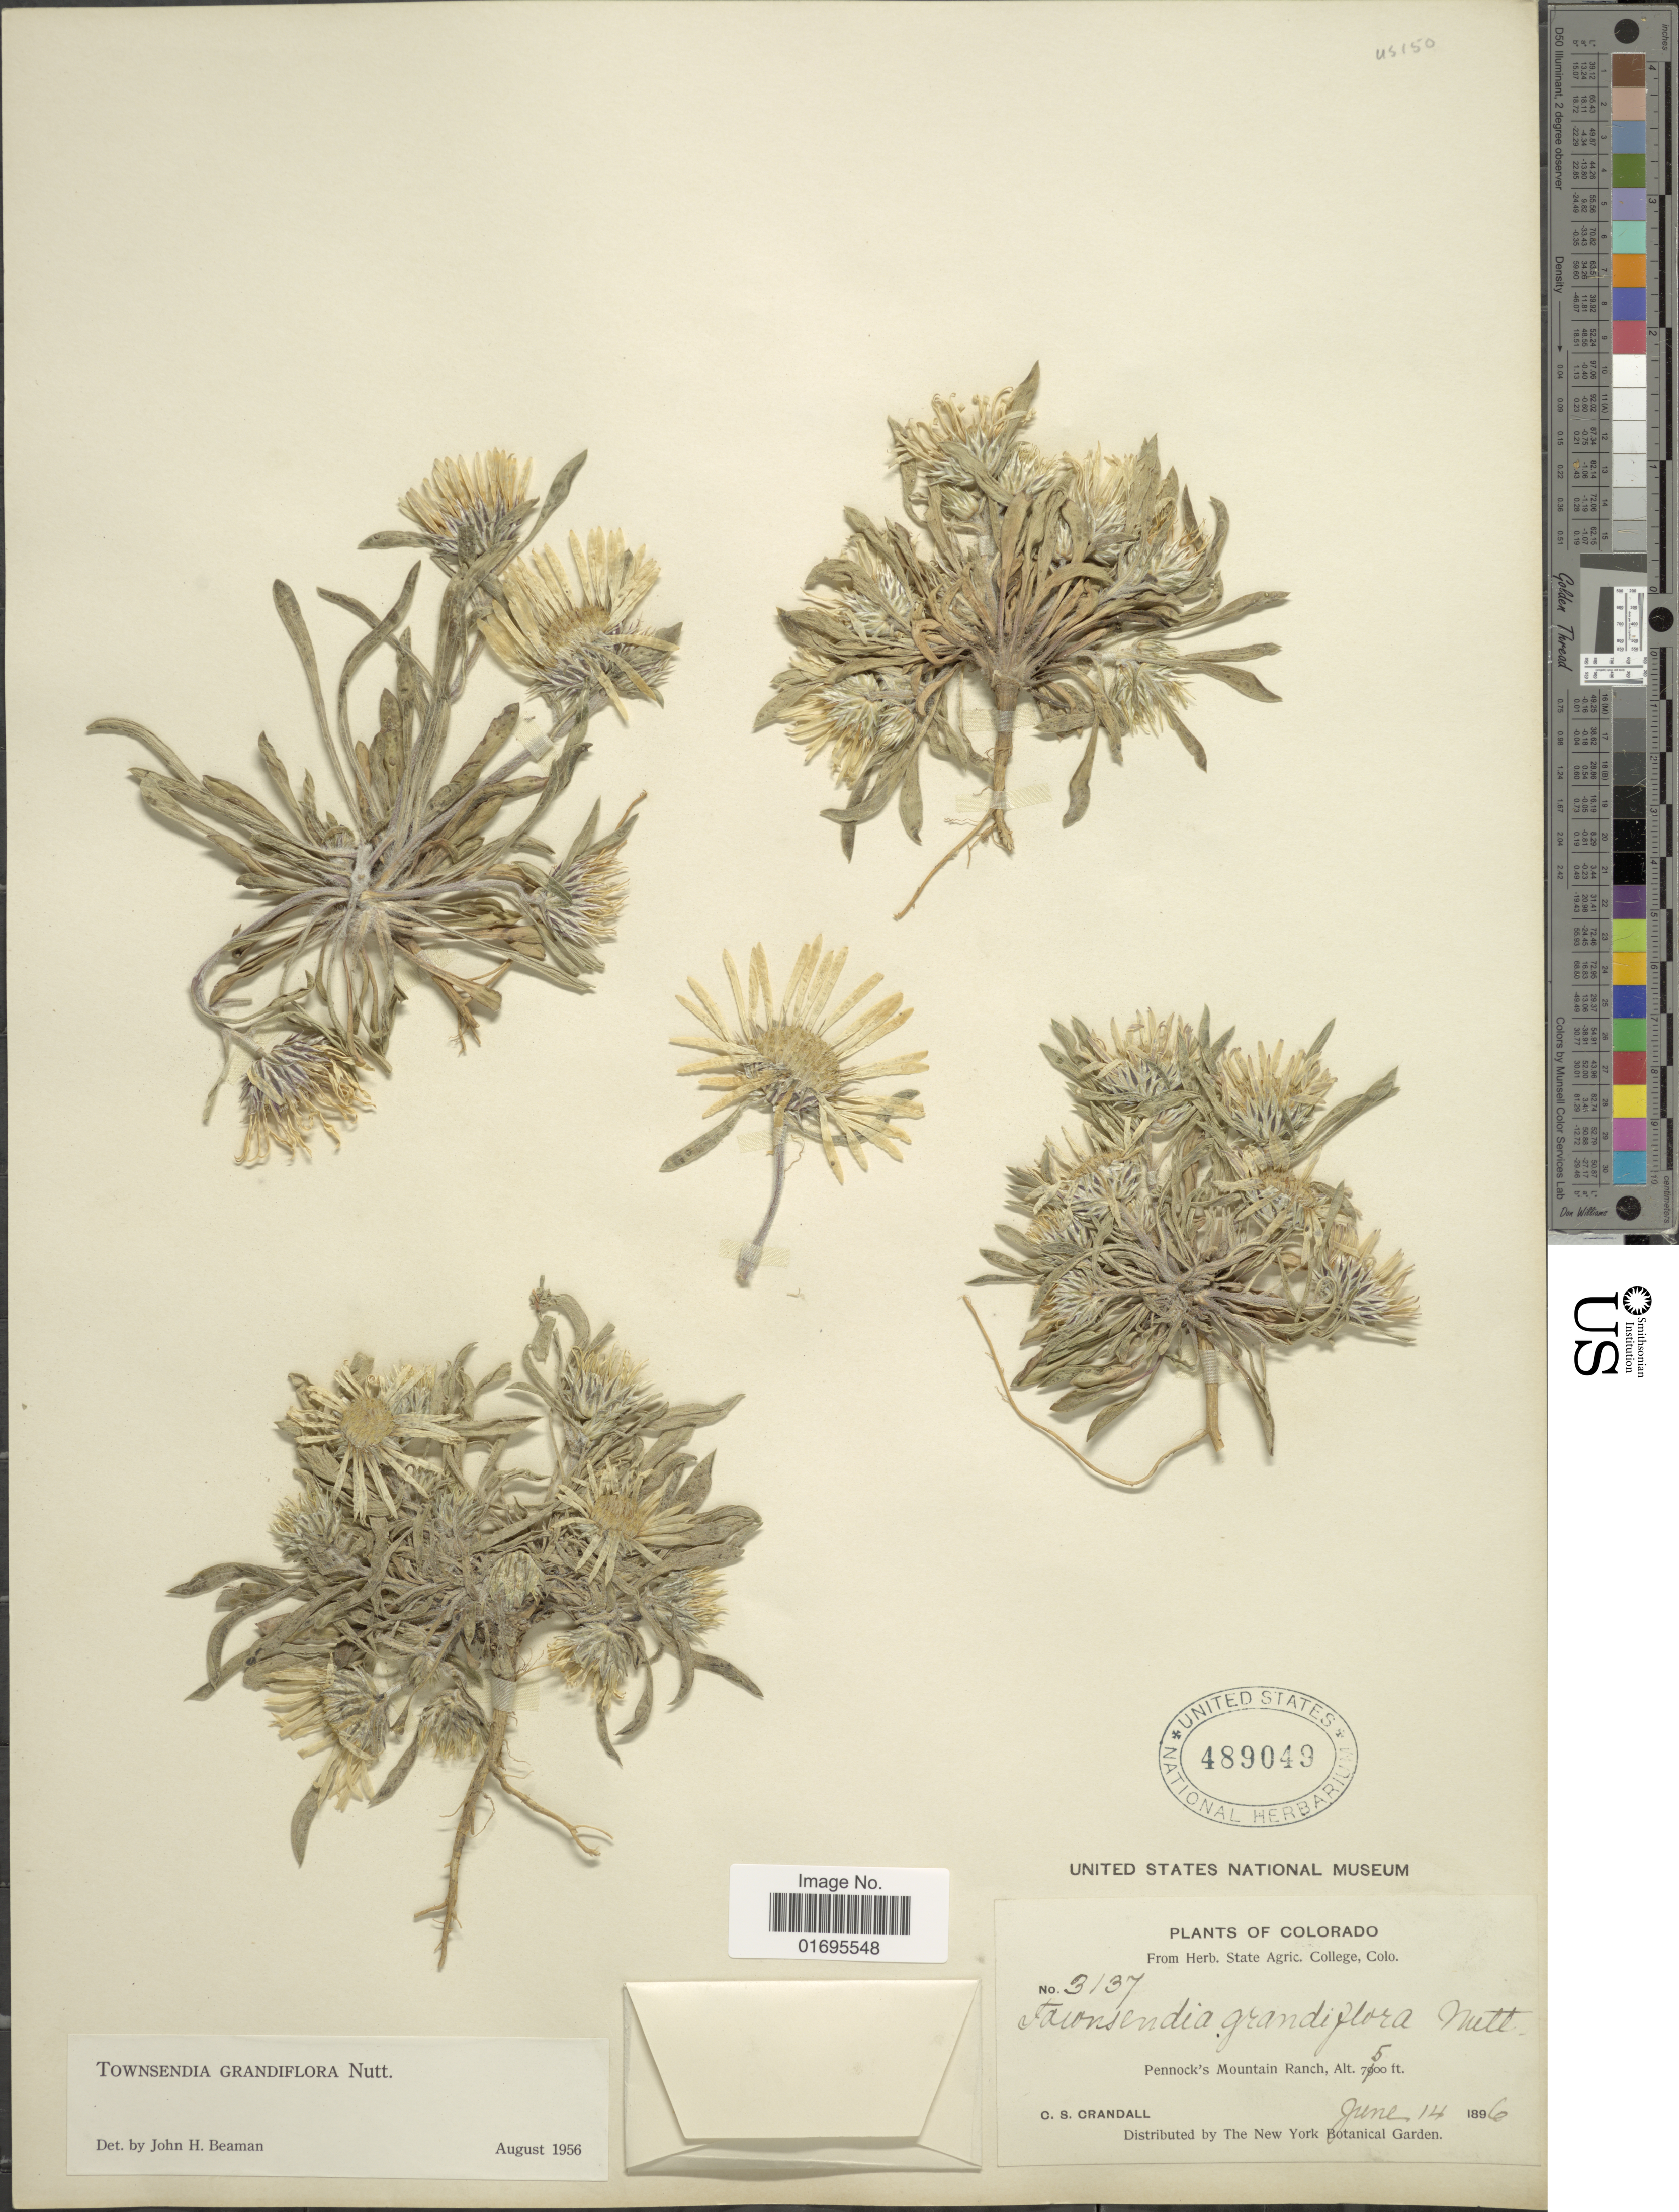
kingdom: Plantae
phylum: Tracheophyta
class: Magnoliopsida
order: Asterales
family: Asteraceae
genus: Townsendia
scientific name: Townsendia grandiflora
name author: Nutt.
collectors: C. Crandall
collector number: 3137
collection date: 1896-06-14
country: United States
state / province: Colorado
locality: Pennock's Mountain Rancg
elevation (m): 2286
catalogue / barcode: US 489049